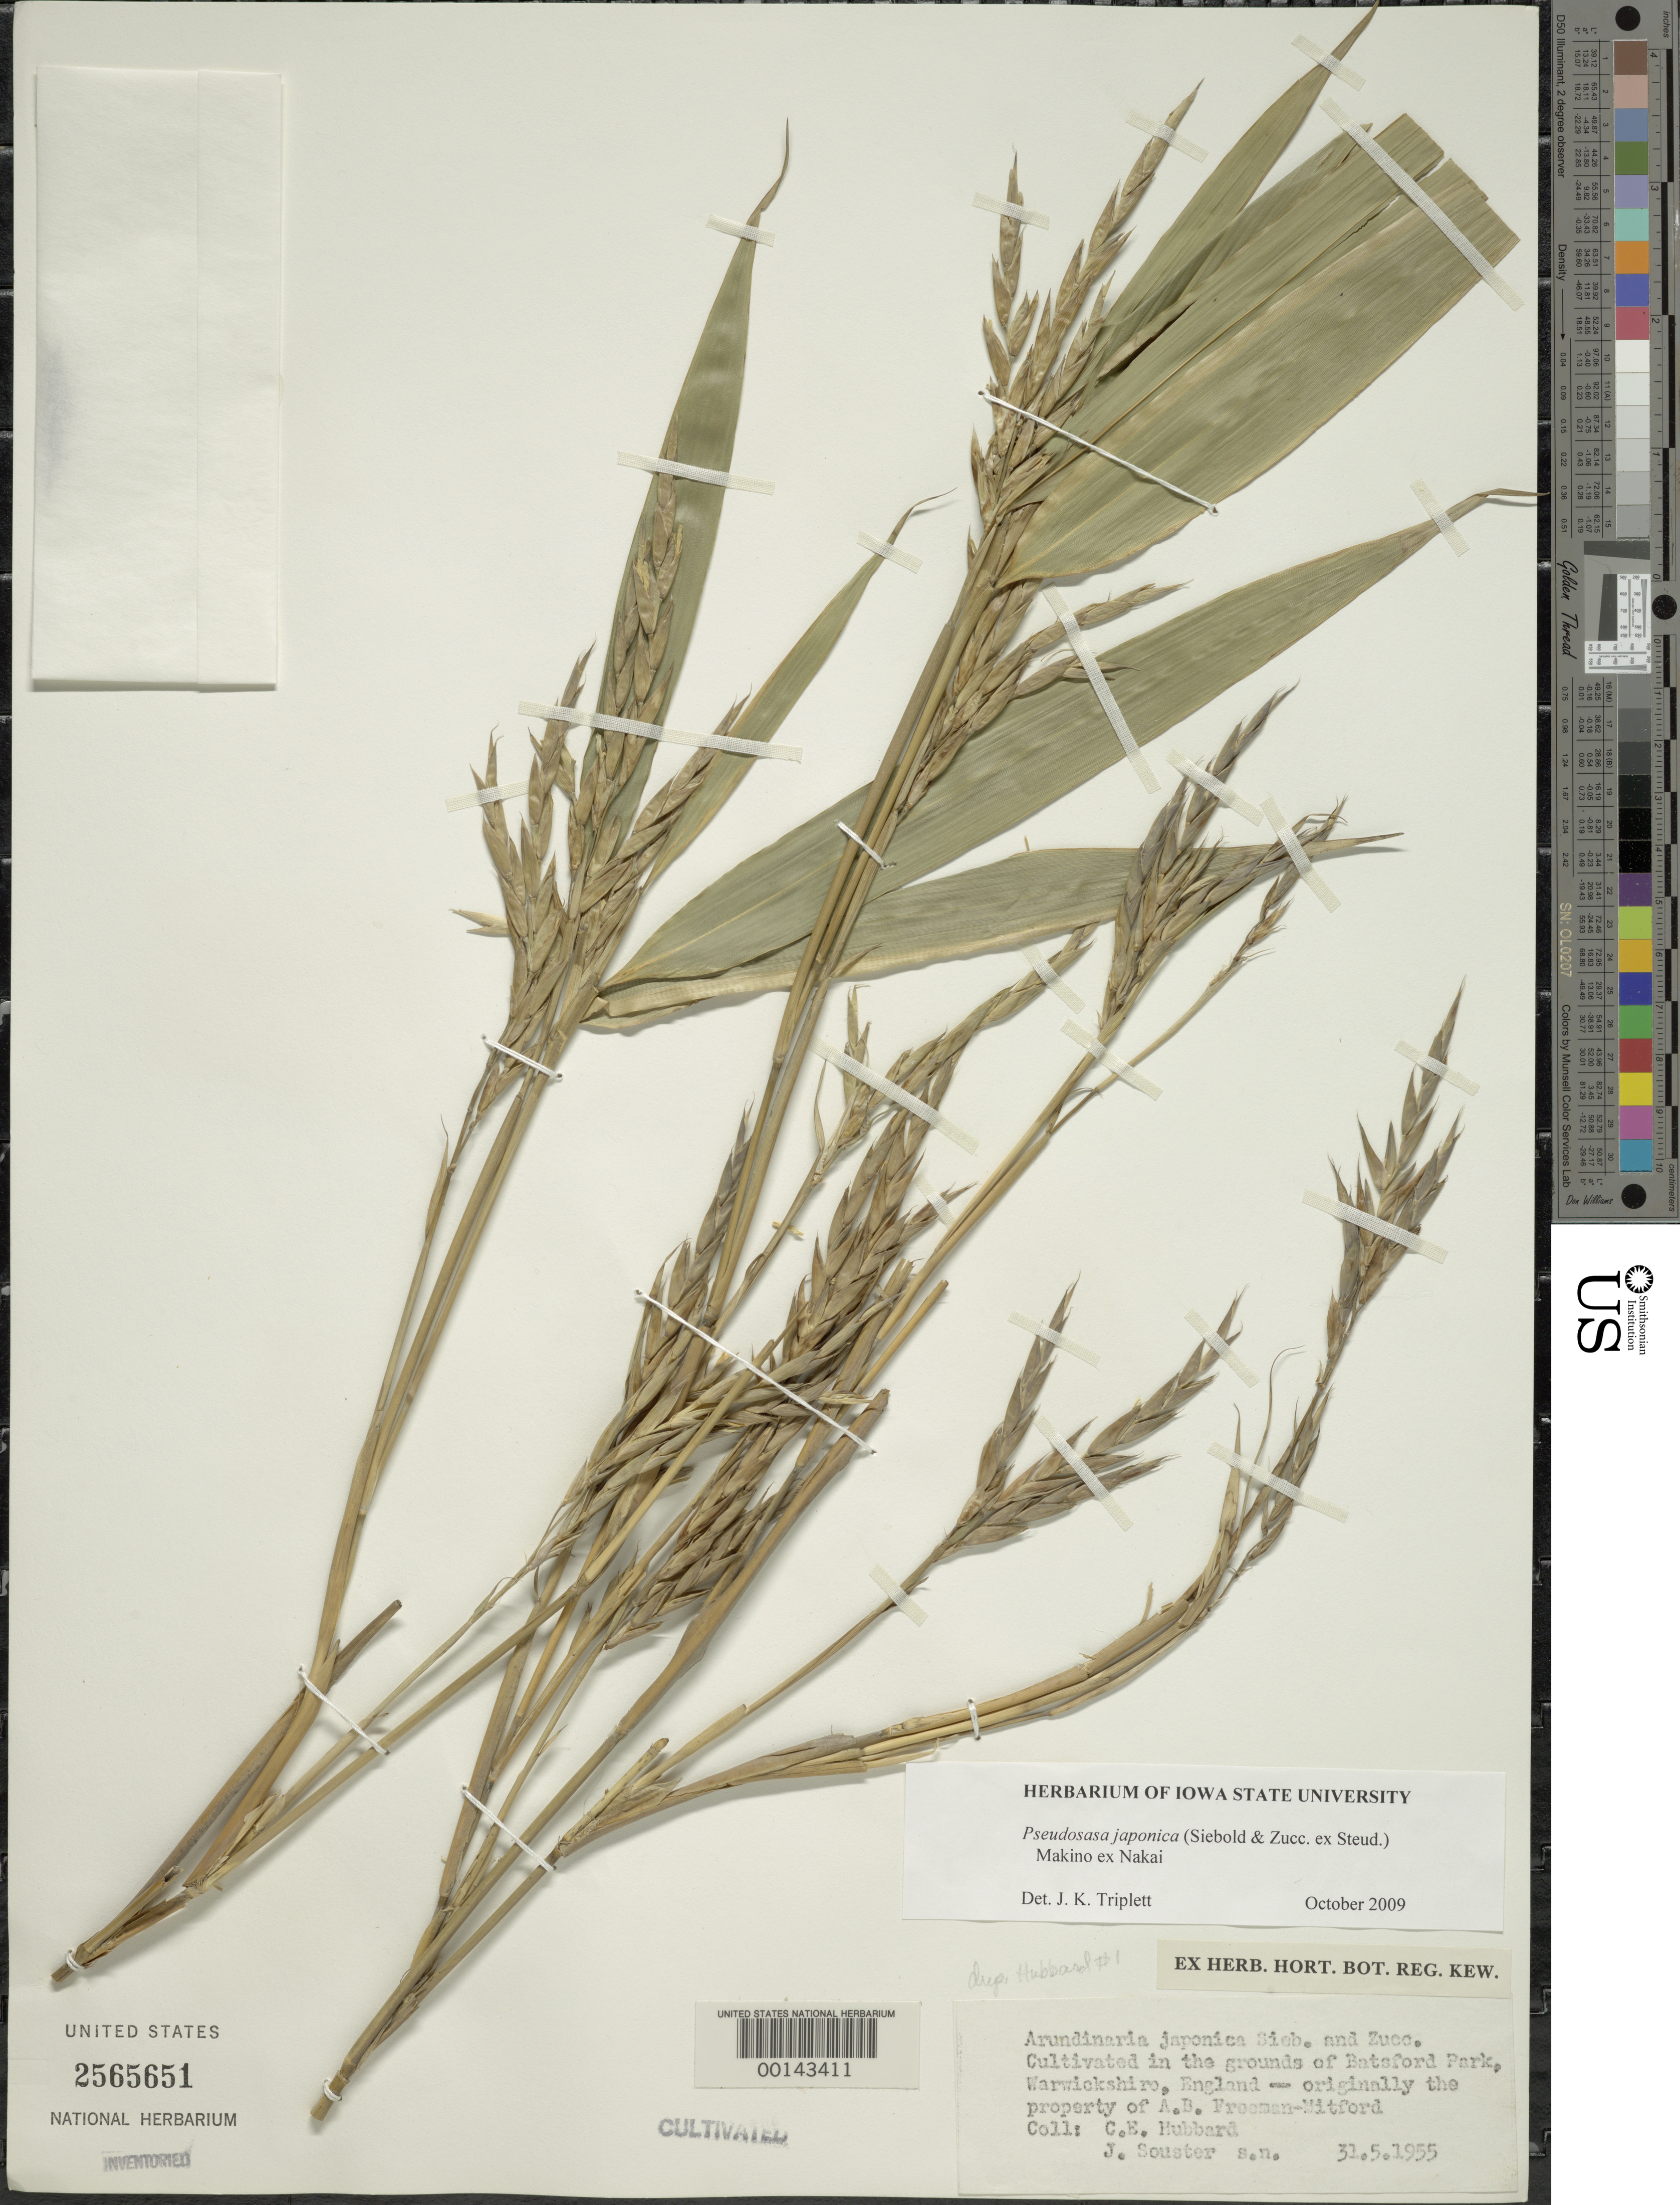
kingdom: Plantae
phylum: Tracheophyta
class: Liliopsida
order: Poales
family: Poaceae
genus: Pseudosasa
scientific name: Pseudosasa japonica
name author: (Siebold & Zucc. ex Steud.) Makino ex Nakai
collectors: C. E. Hubbard & J. Souster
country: United Kingdom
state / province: England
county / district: Warwickshire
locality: Batsford Park, originally the property of A.B. Freeman-Mitford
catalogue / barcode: US 2565651